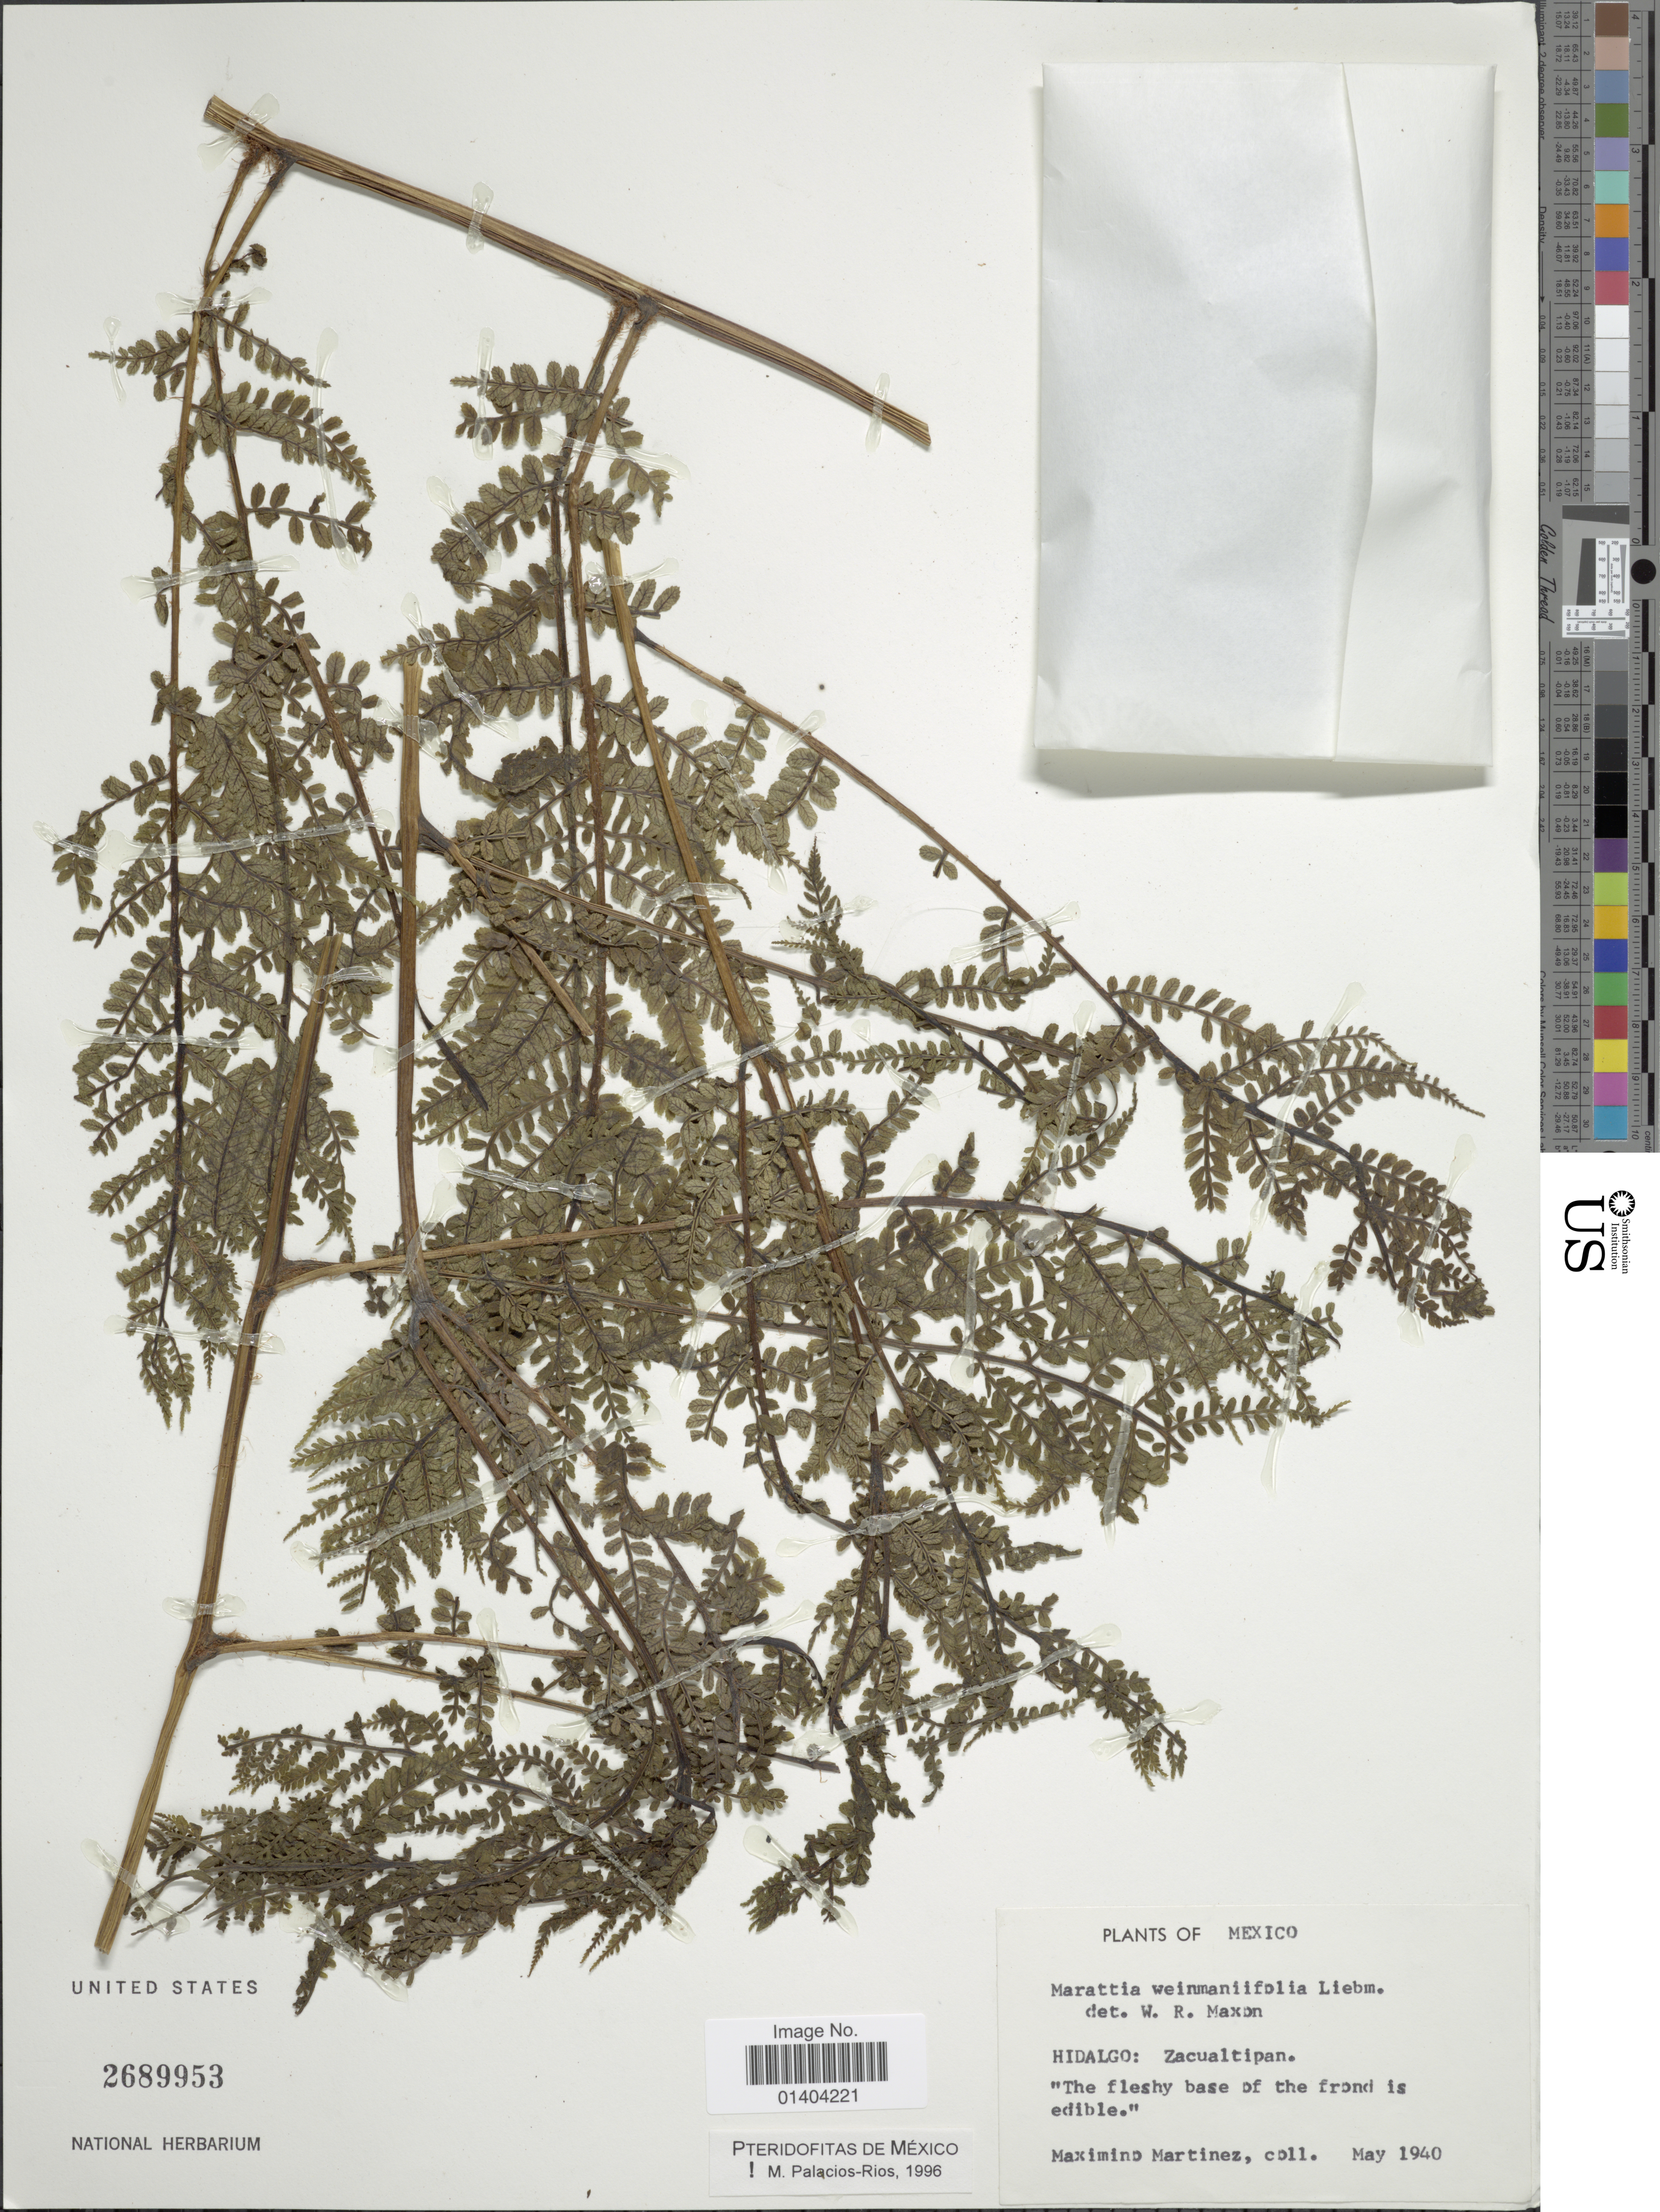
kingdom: Plantae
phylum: Tracheophyta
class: Polypodiopsida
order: Marattiales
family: Marattiaceae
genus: Marattia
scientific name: Marattia weinmanniifolia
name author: Liebm.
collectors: M. Martinez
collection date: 1940-05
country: Mexico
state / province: Hidalgo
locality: Zacualtipan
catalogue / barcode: US 2689953